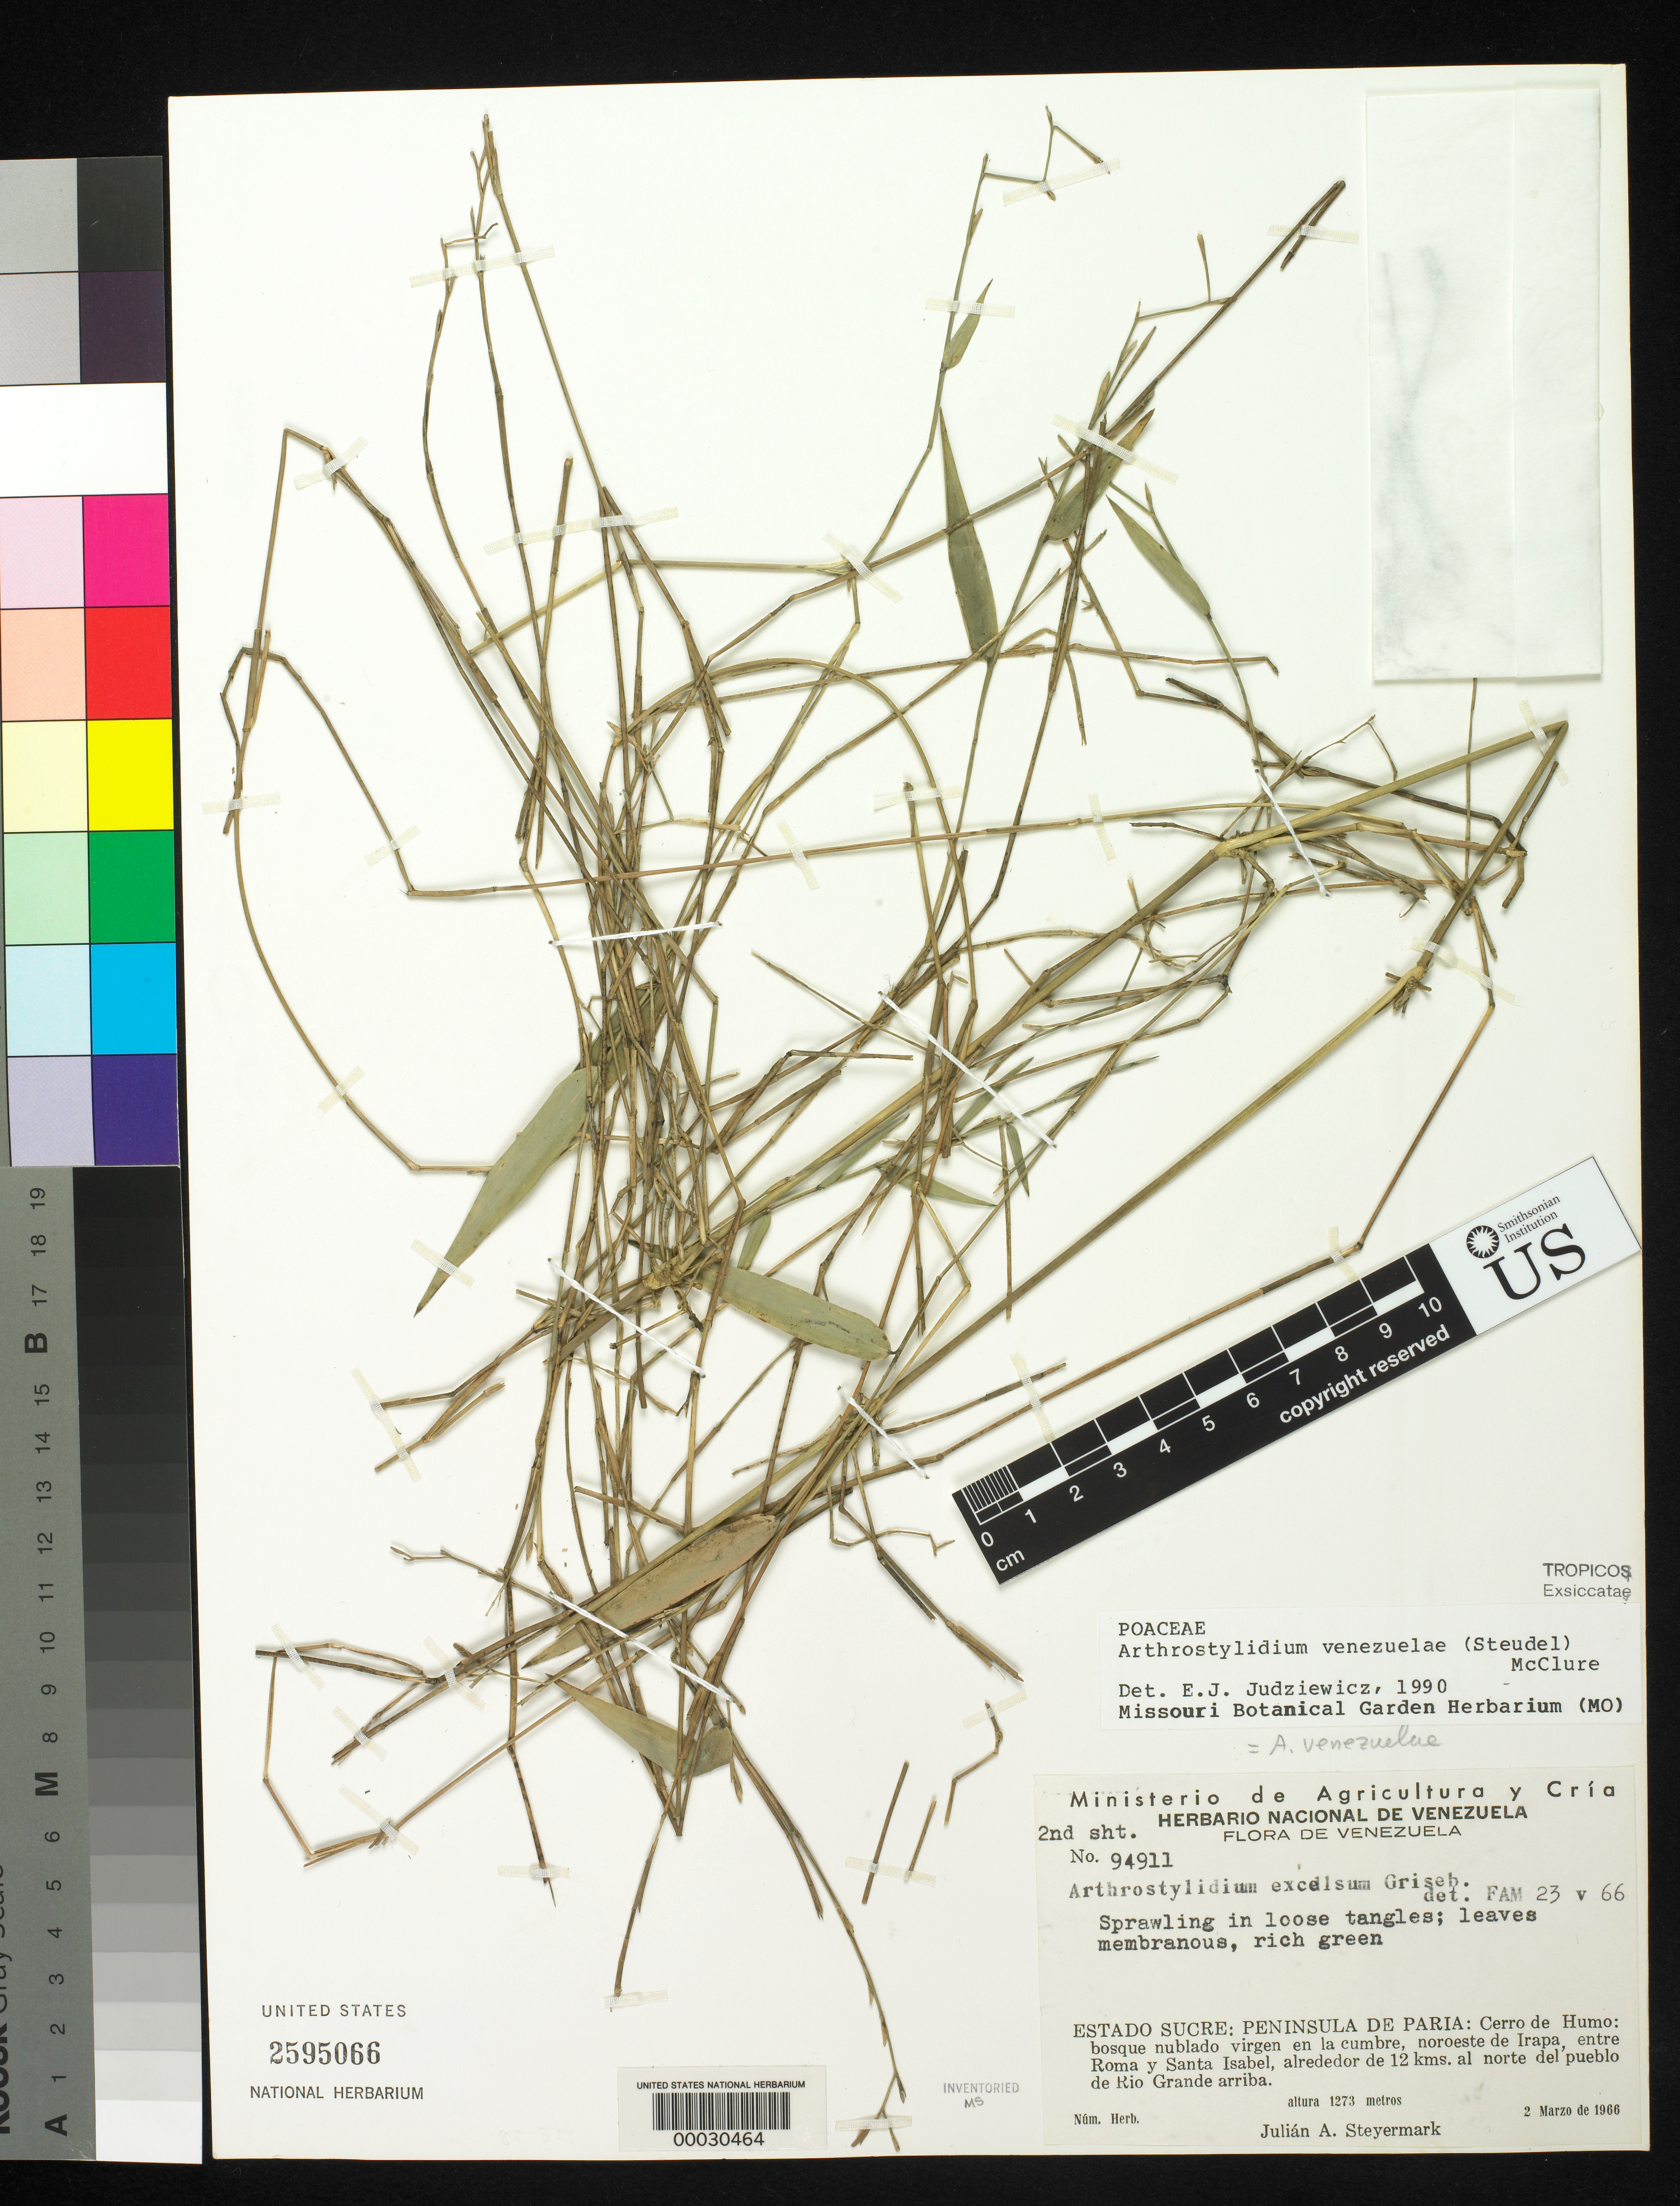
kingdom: Plantae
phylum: Tracheophyta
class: Liliopsida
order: Poales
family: Poaceae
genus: Arthrostylidium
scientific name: Arthrostylidium venezuelae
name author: (Steud.) McClure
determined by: Judziewicz, E. J.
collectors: J. Steyermark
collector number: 94911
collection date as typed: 02 Mar 1966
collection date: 1966-03-02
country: Venezuela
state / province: Sucre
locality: Peninsula de paria; cerro de humo; ne de irapa, entre roma y santa isabel, alrededor de 12 km n del pueblo de rio grande arriba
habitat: Bosque nublado virgen en la cumbre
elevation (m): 1273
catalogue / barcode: US 2595066